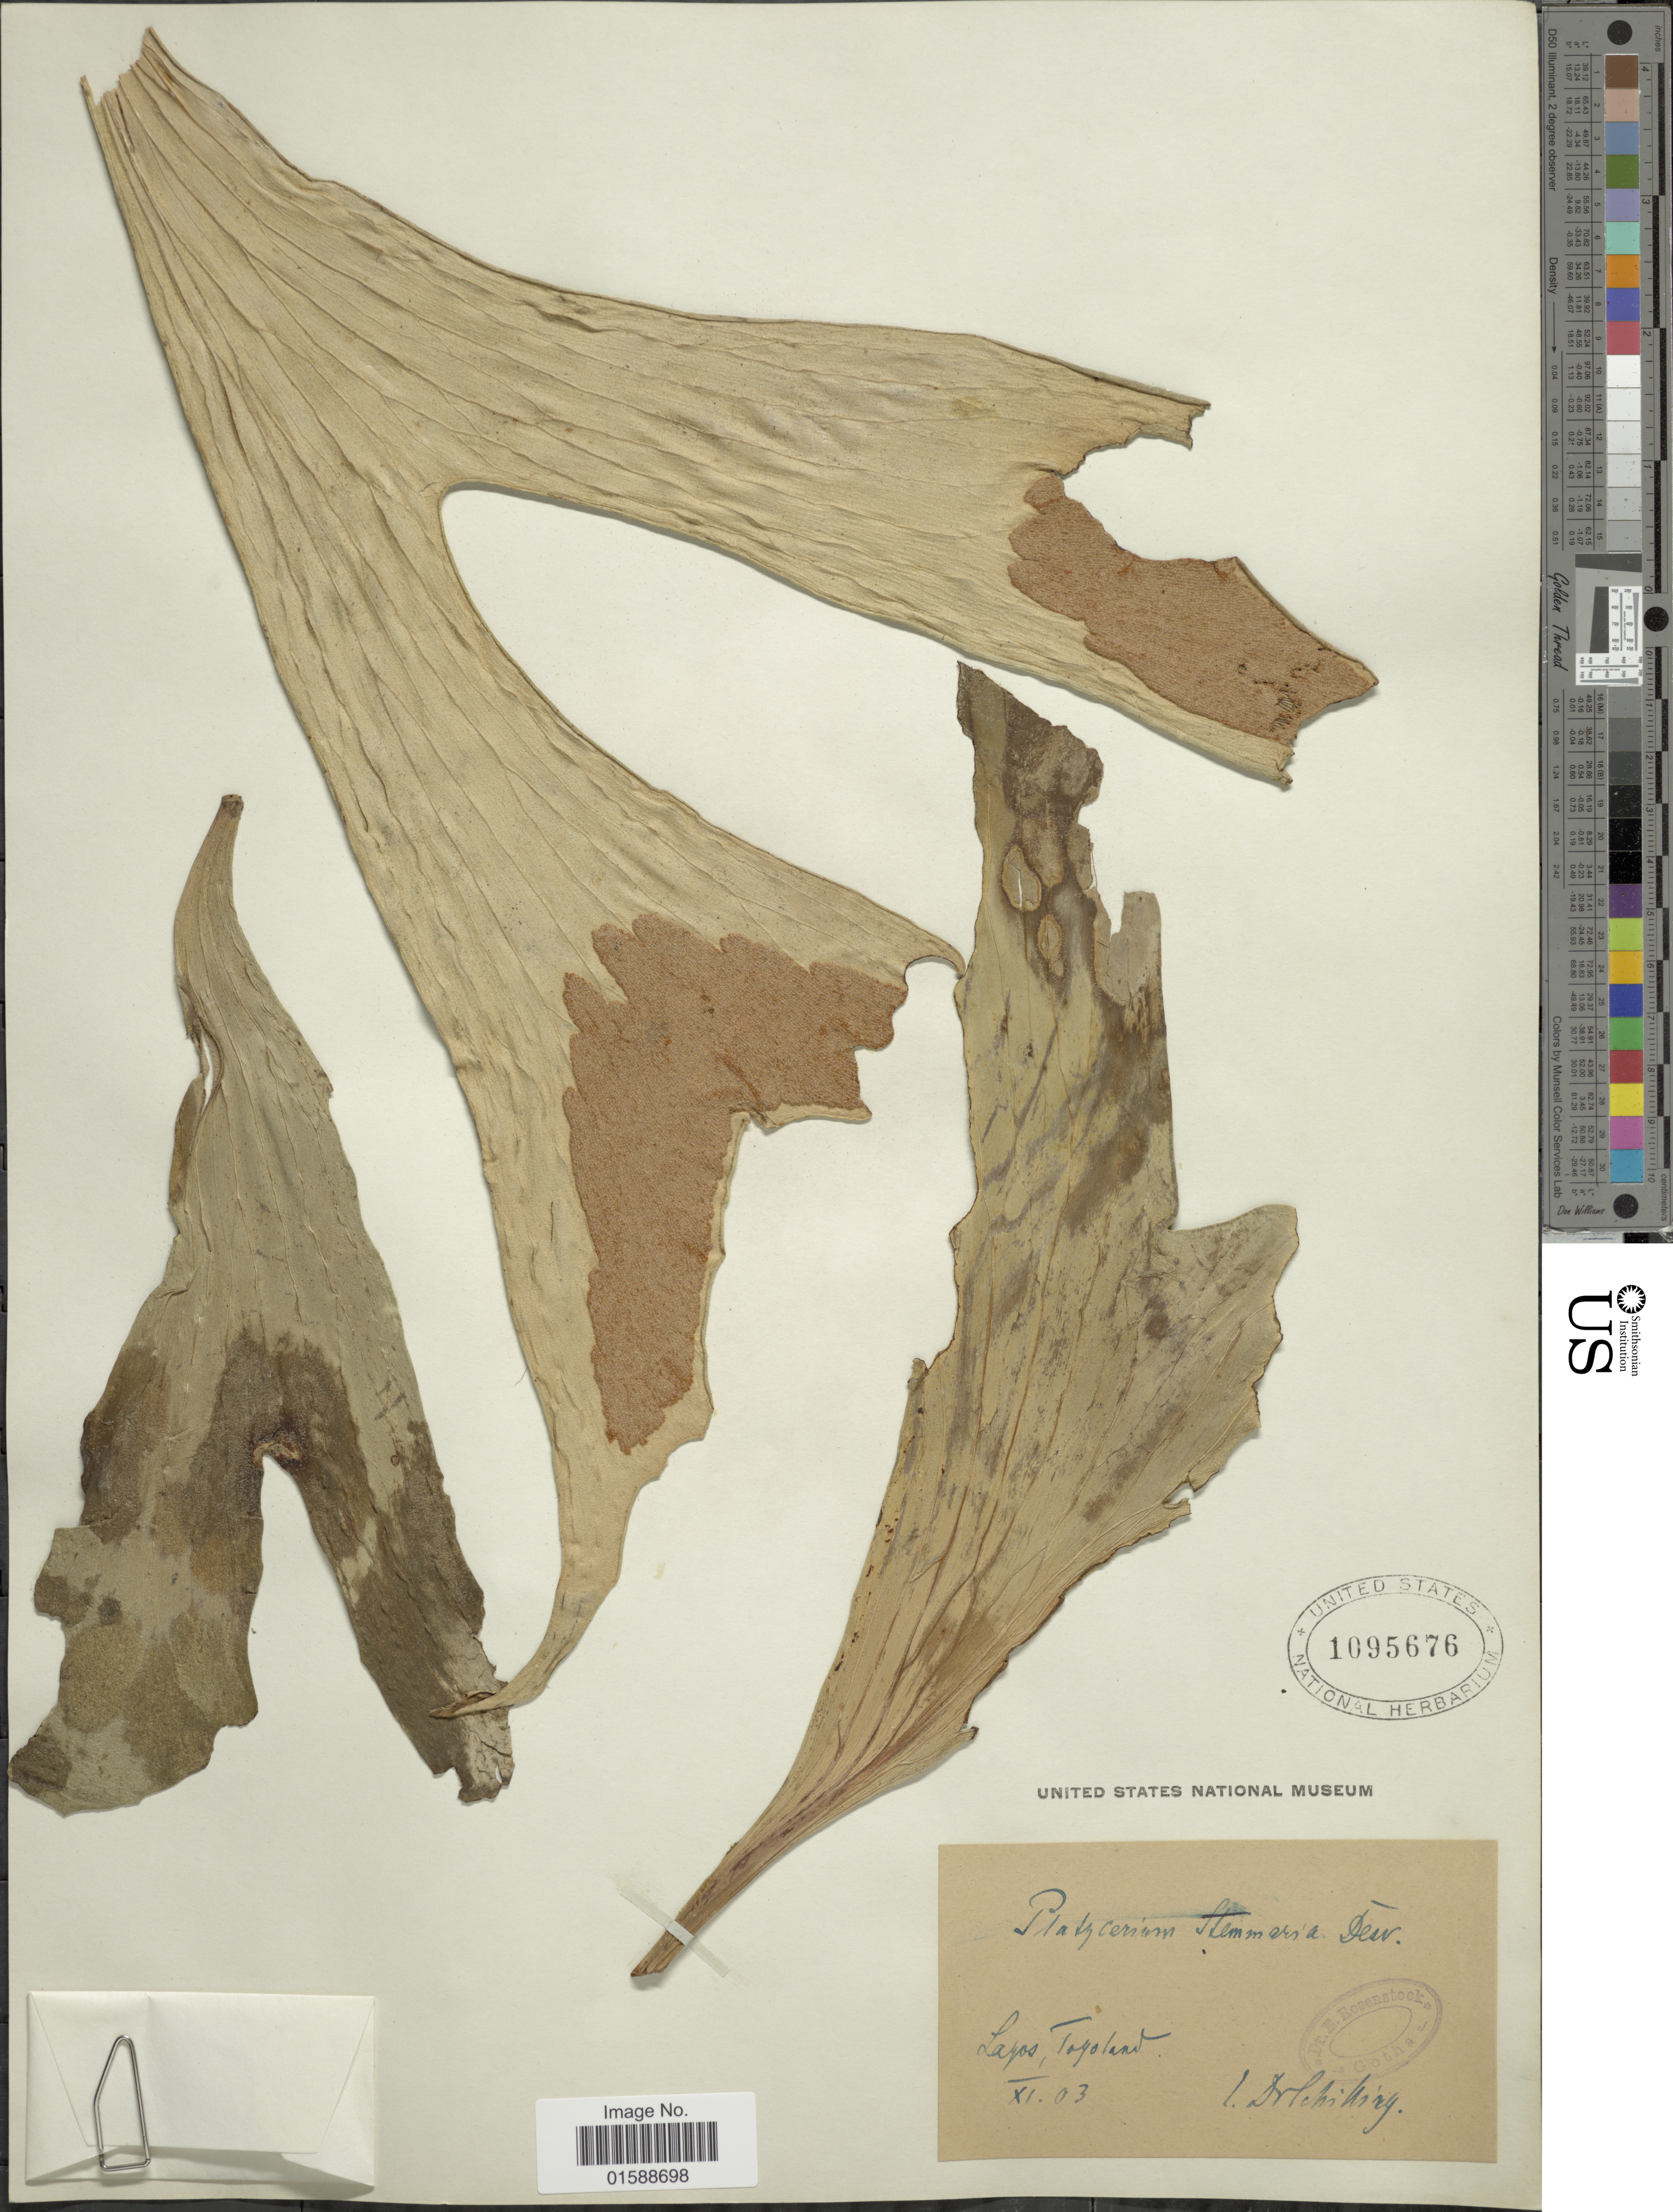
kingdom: Plantae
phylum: Tracheophyta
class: Polypodiopsida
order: Polypodiales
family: Polypodiaceae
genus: Platycerium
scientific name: Platycerium stemaria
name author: (P. Beauv.) Desv.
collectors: Schilling, --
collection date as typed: Transcribed d/m/y: /11/3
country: Ghana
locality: Lagos, Togoland.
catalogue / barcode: US 1095676